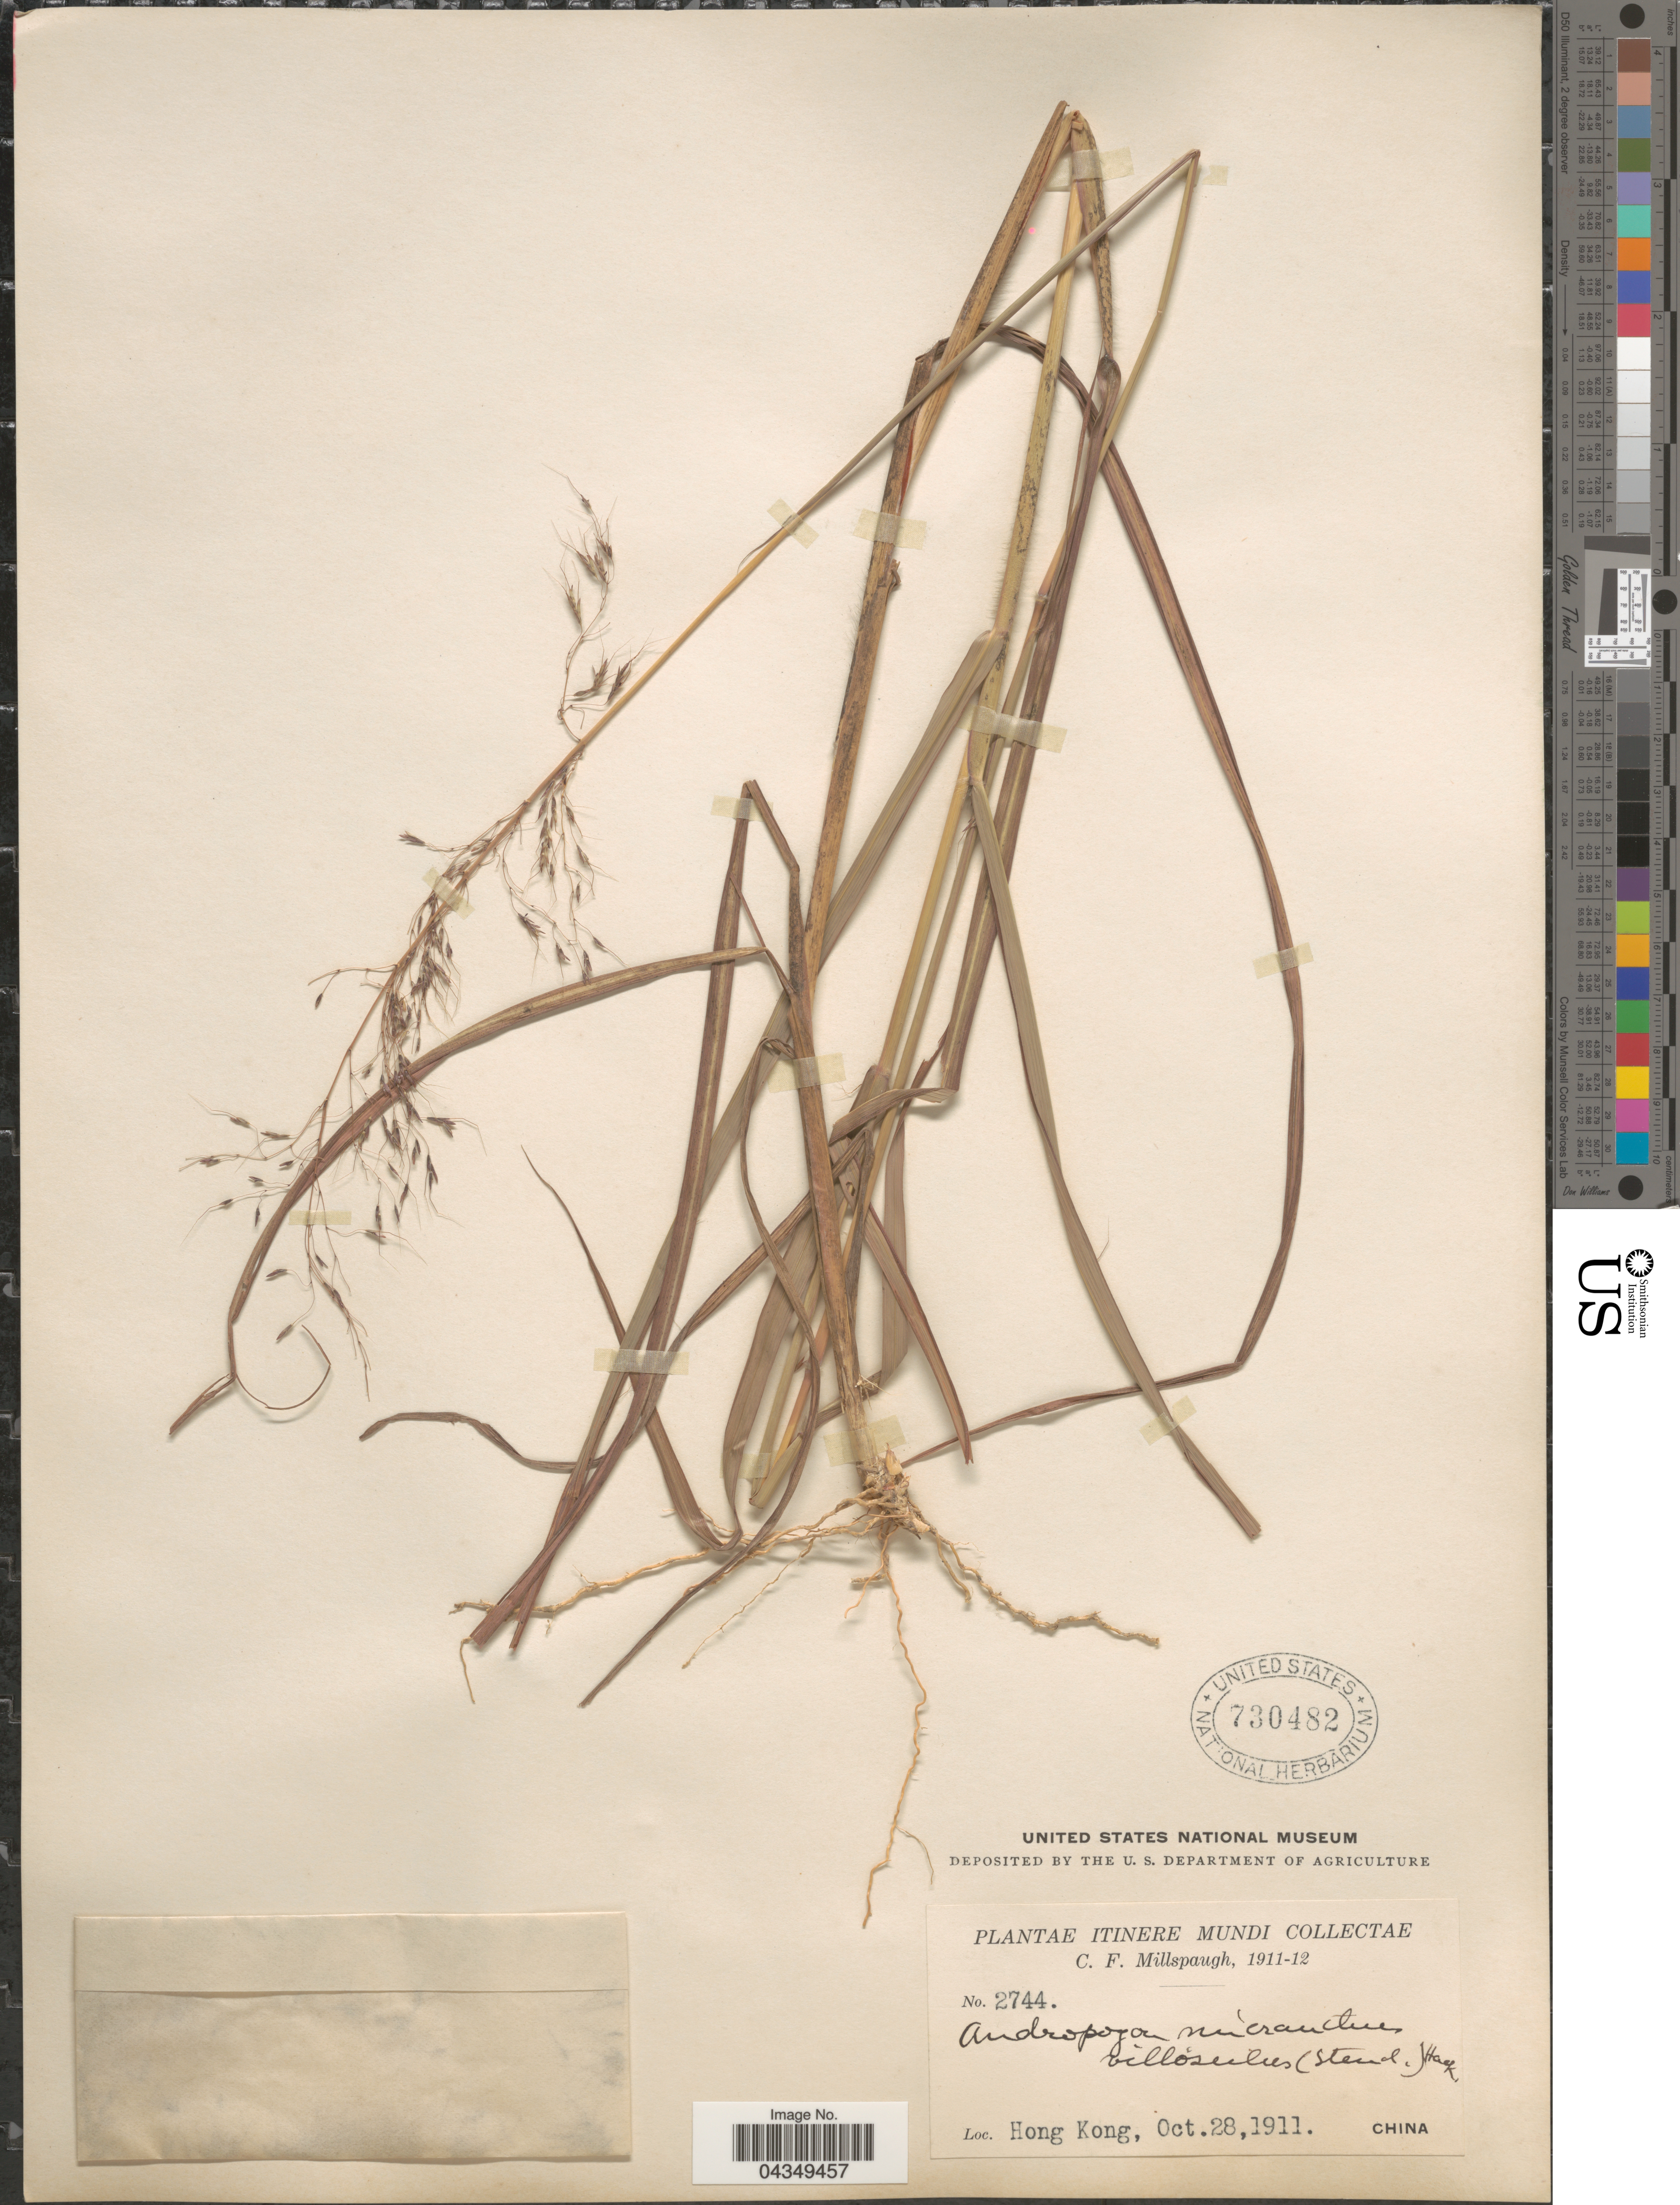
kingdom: Plantae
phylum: Tracheophyta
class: Liliopsida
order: Poales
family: Poaceae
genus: Capillipedium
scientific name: Capillipedium parviflorum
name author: (R. Br.) Stapf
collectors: C. F. Millspaugh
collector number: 2744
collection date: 1911-10-28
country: China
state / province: Hong Kong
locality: Itinere Mundi Collectae C.F. Millspaugh, 1911-12.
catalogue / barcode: US 730482